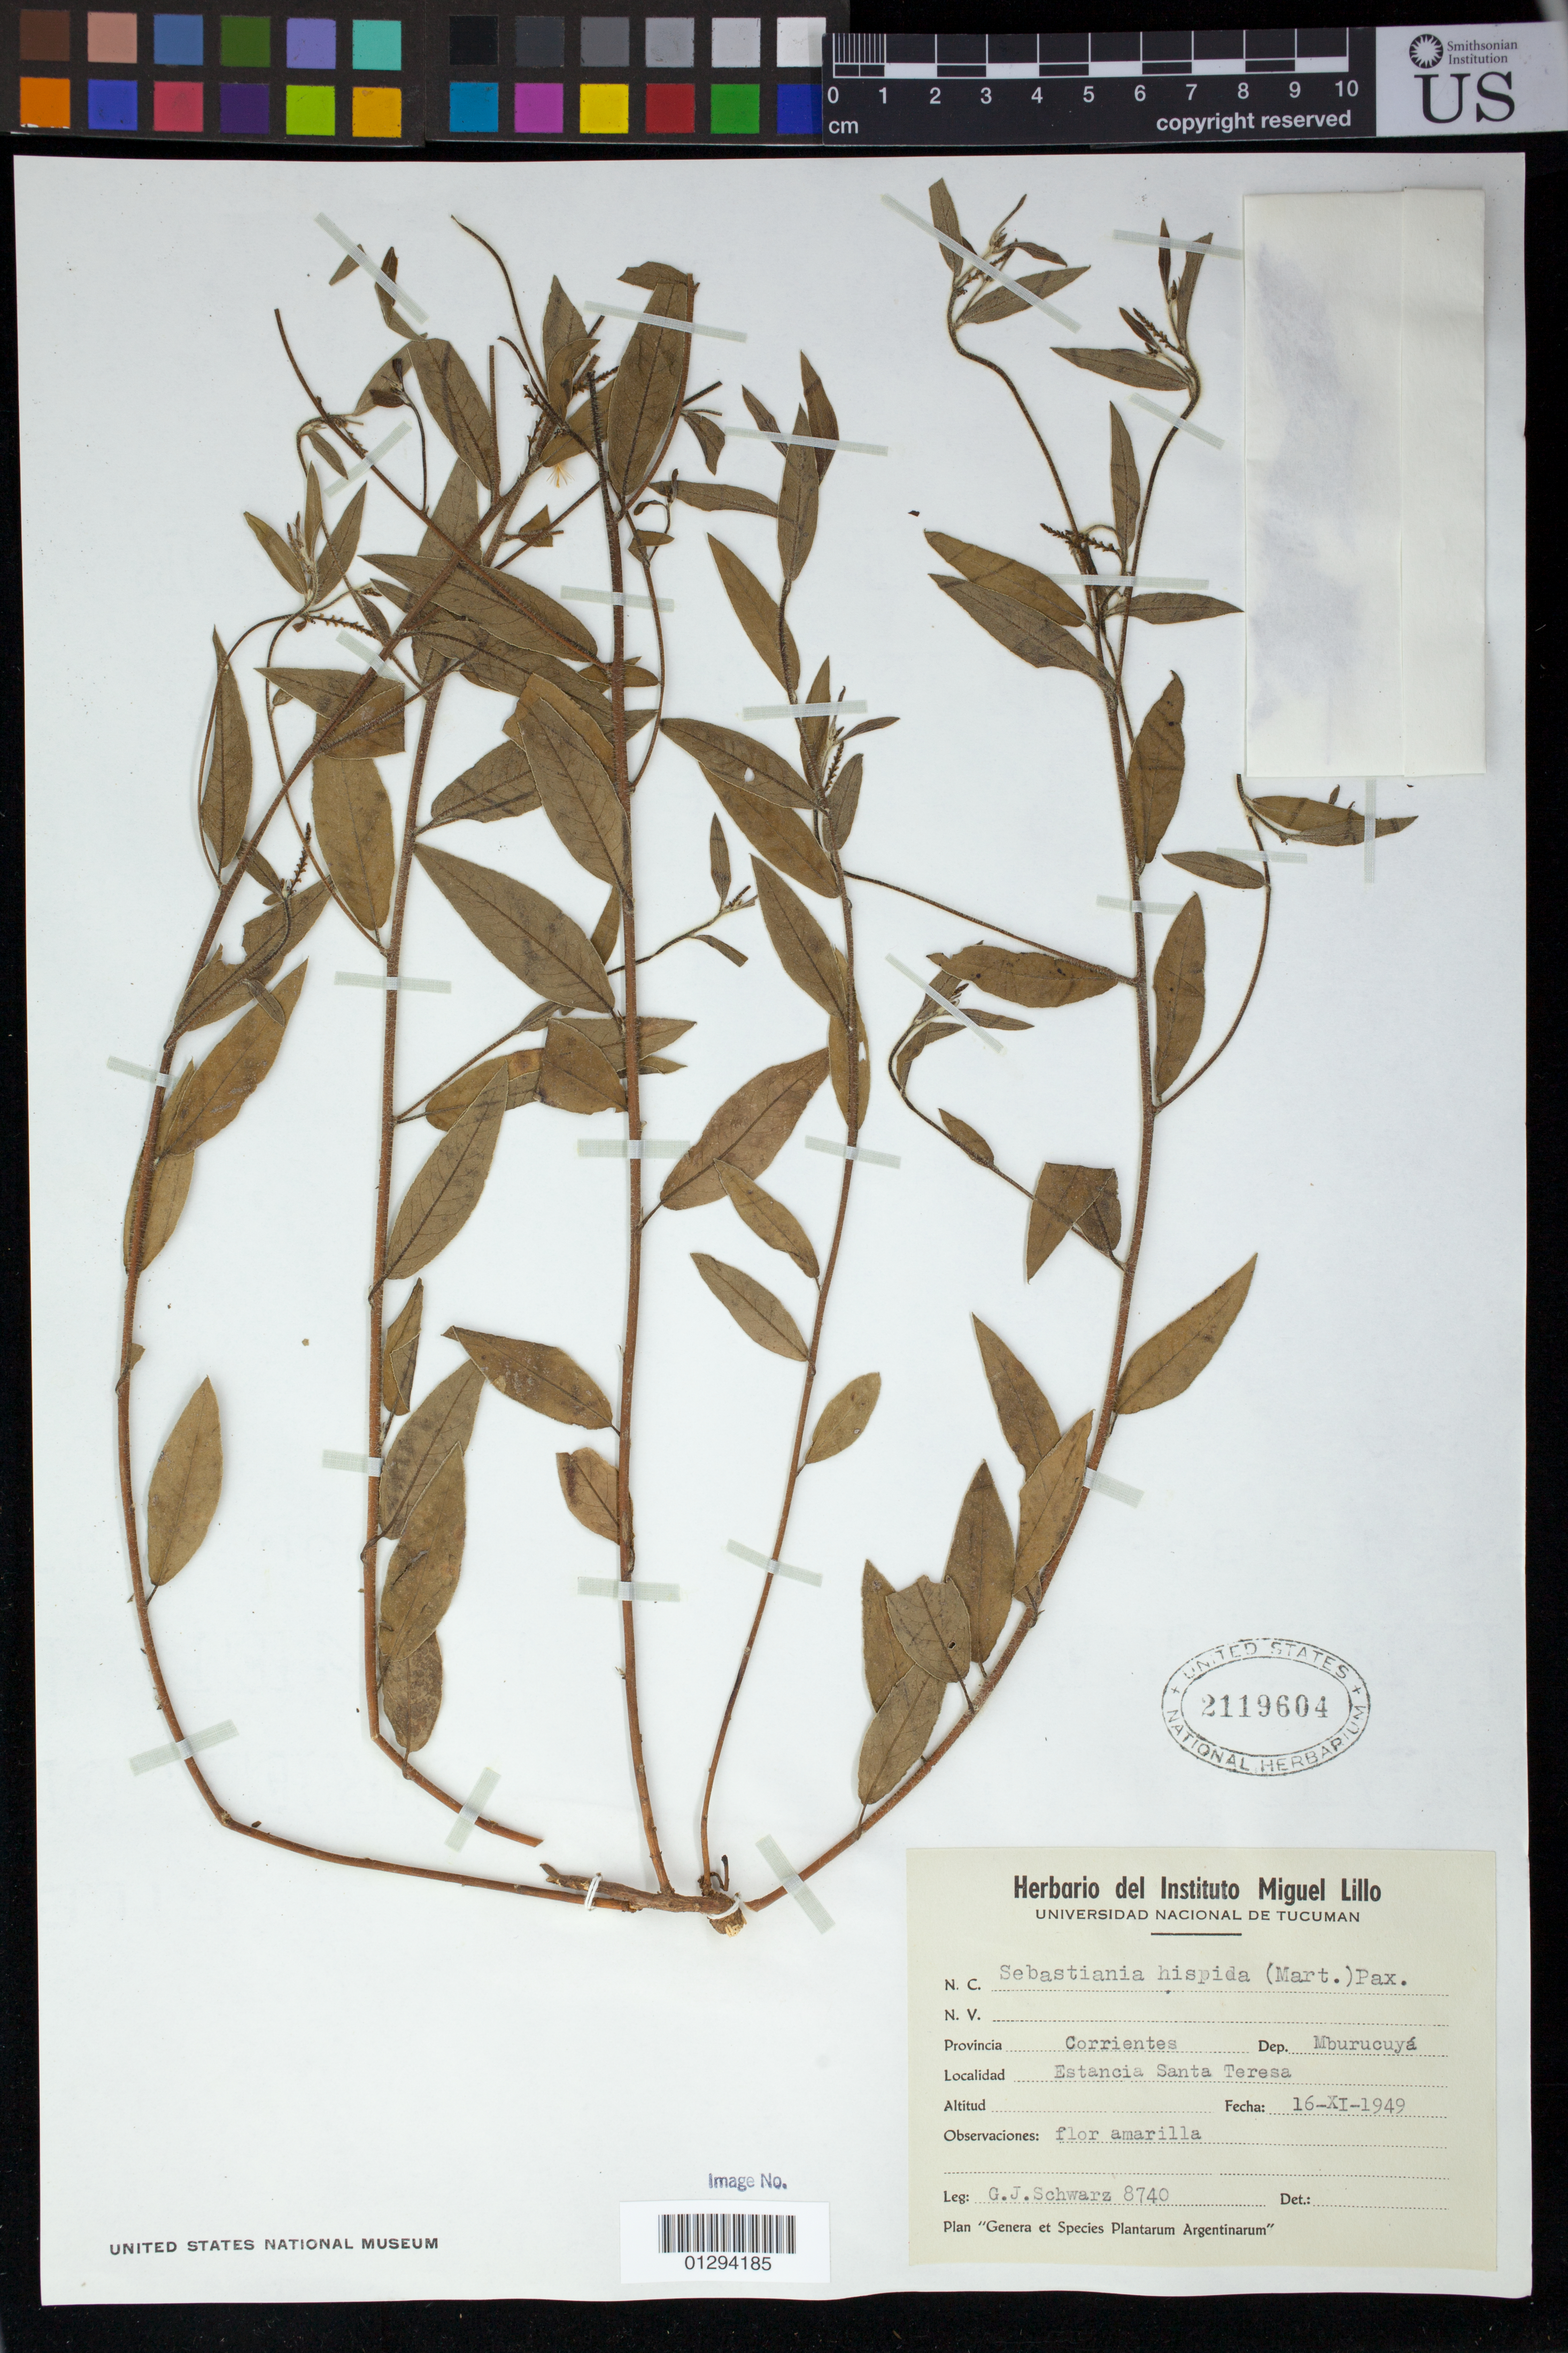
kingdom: Plantae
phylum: Tracheophyta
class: Magnoliopsida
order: Malpighiales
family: Euphorbiaceae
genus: Sebastiania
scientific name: Sebastiania hispida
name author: (Mart.) Pax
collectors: G. J. Schwarz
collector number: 8740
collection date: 1949-11-16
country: Argentina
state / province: Corrientes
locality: Dep. Mburucuya, Estancia Santa Teresa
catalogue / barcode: US 2119604